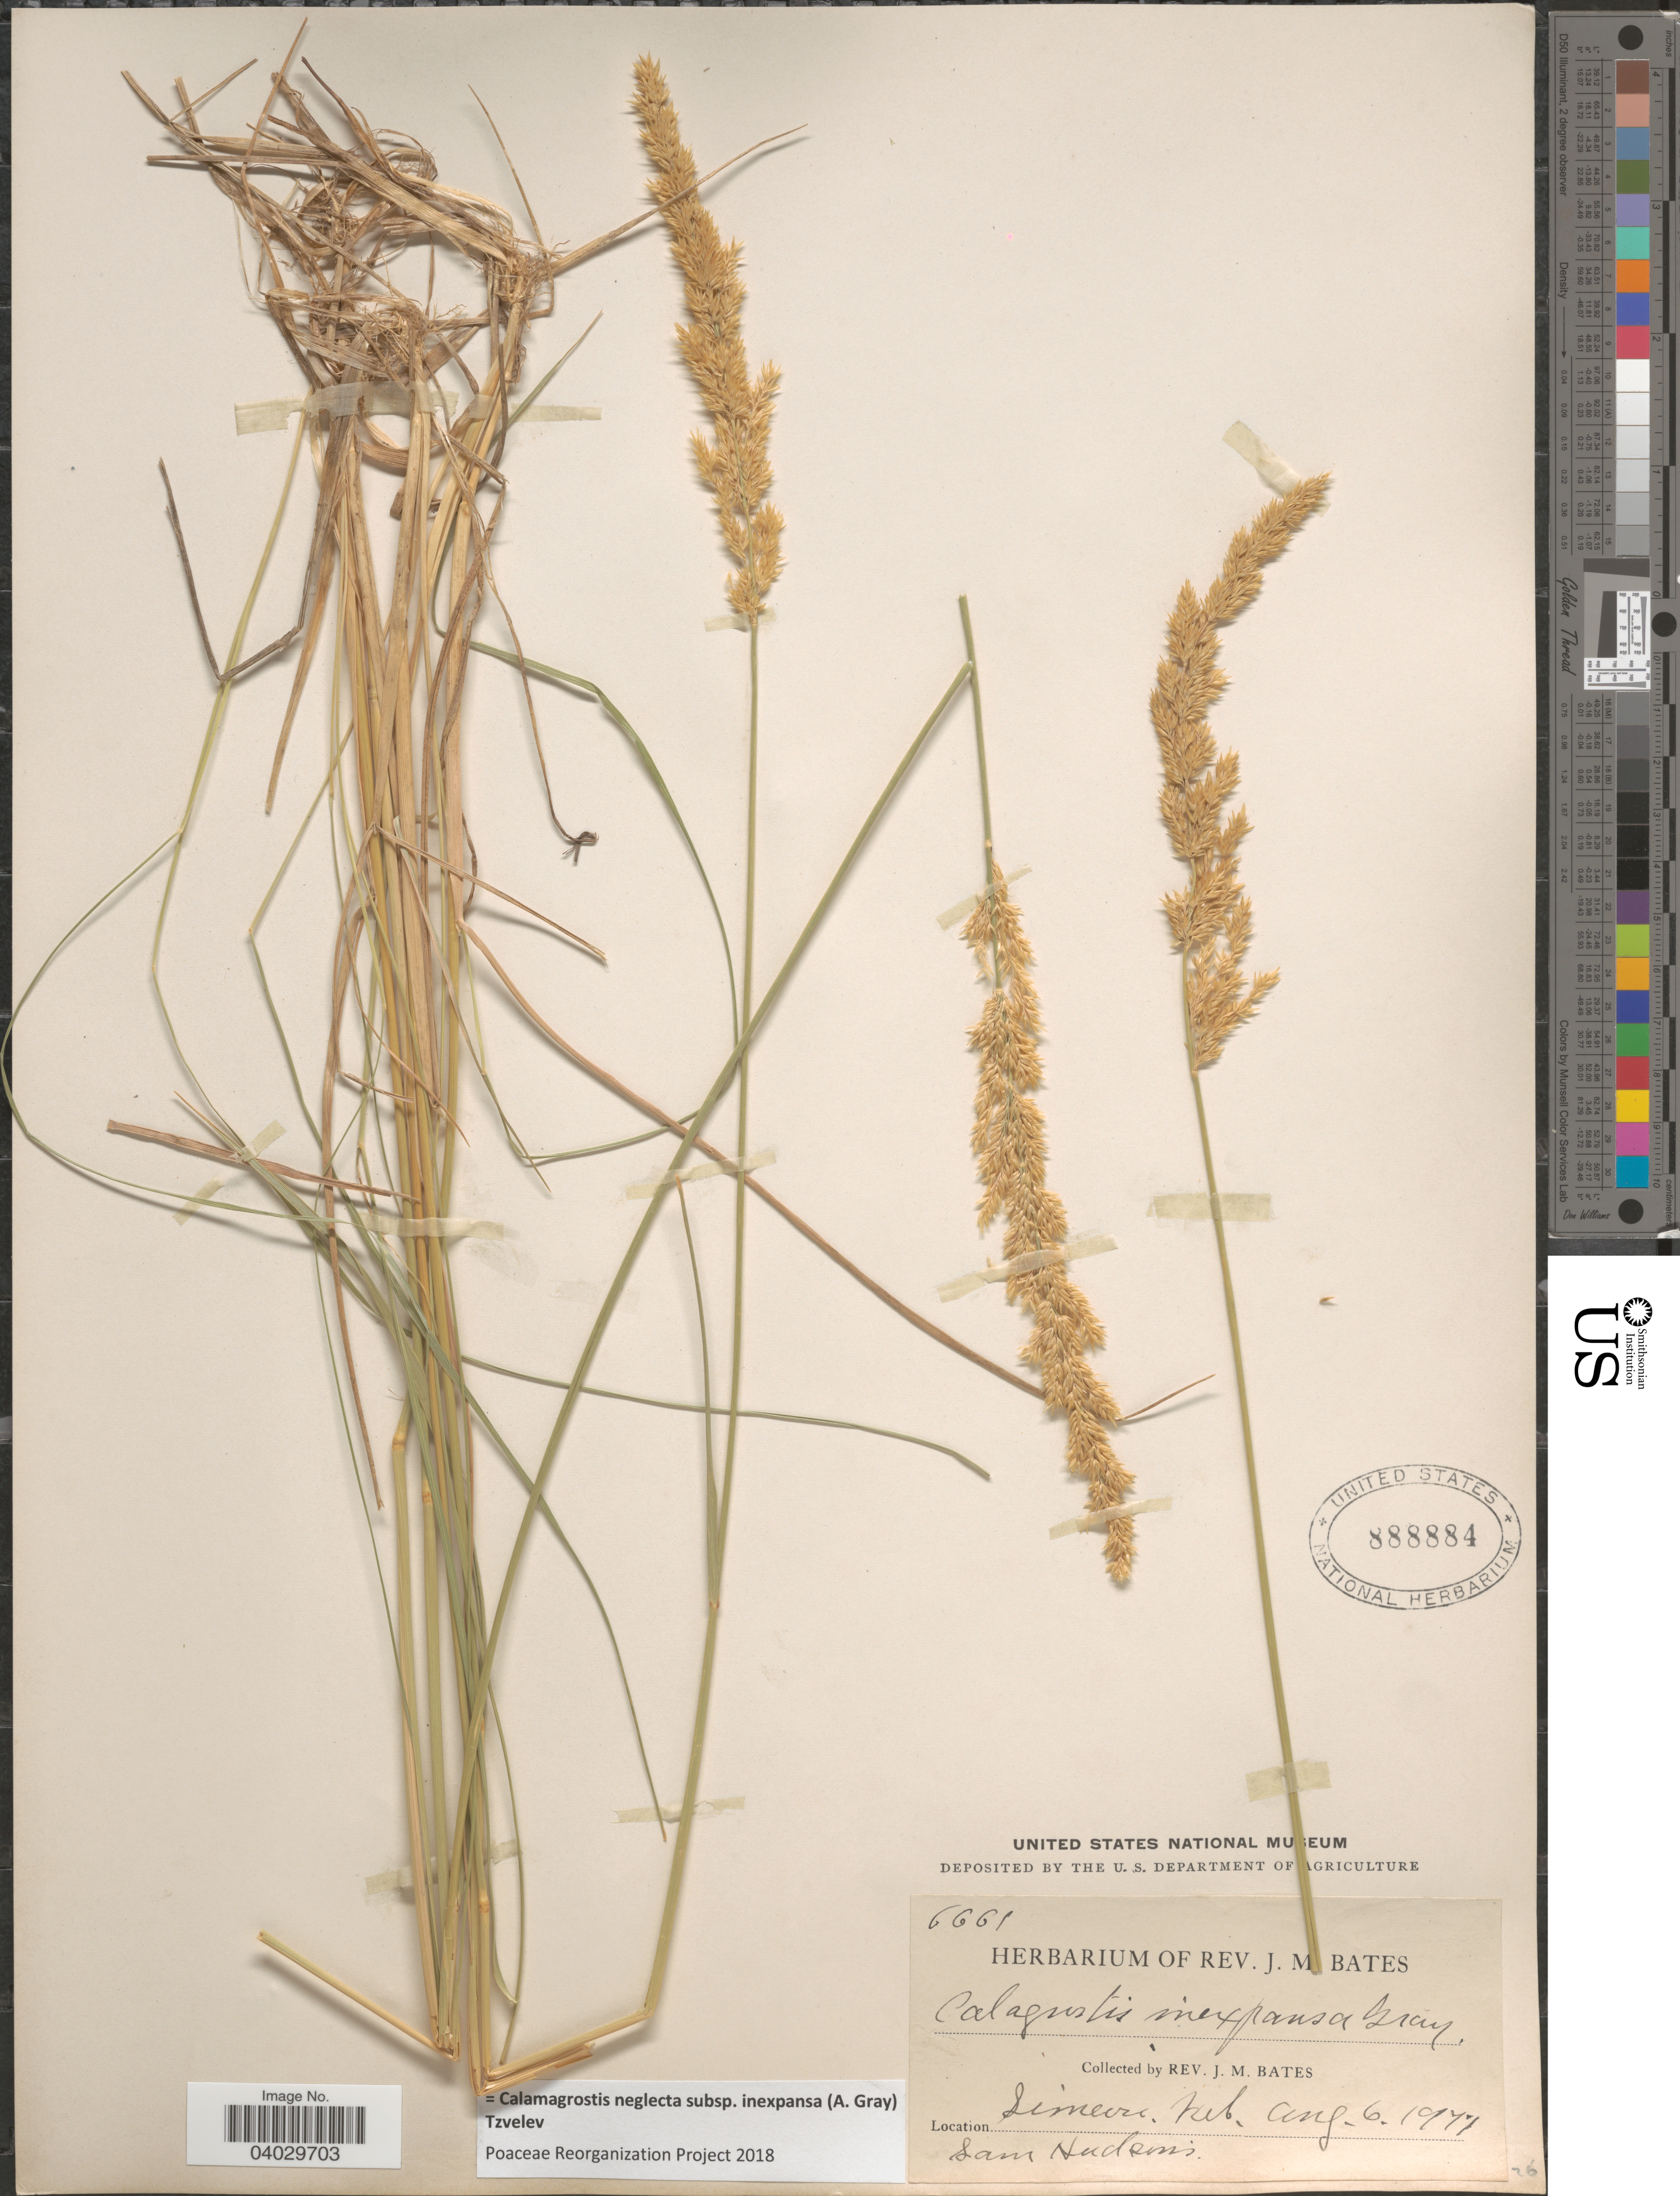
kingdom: Plantae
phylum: Tracheophyta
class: Liliopsida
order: Poales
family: Poaceae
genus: Calamagrostis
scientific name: Calamagrostis neglecta subsp. inexpansa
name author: (A. Gray) Tzvelev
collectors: J. Bates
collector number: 6661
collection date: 1977-08-06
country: United States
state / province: Nebraska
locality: Simeon. Sam Hudsons.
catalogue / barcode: US 888884